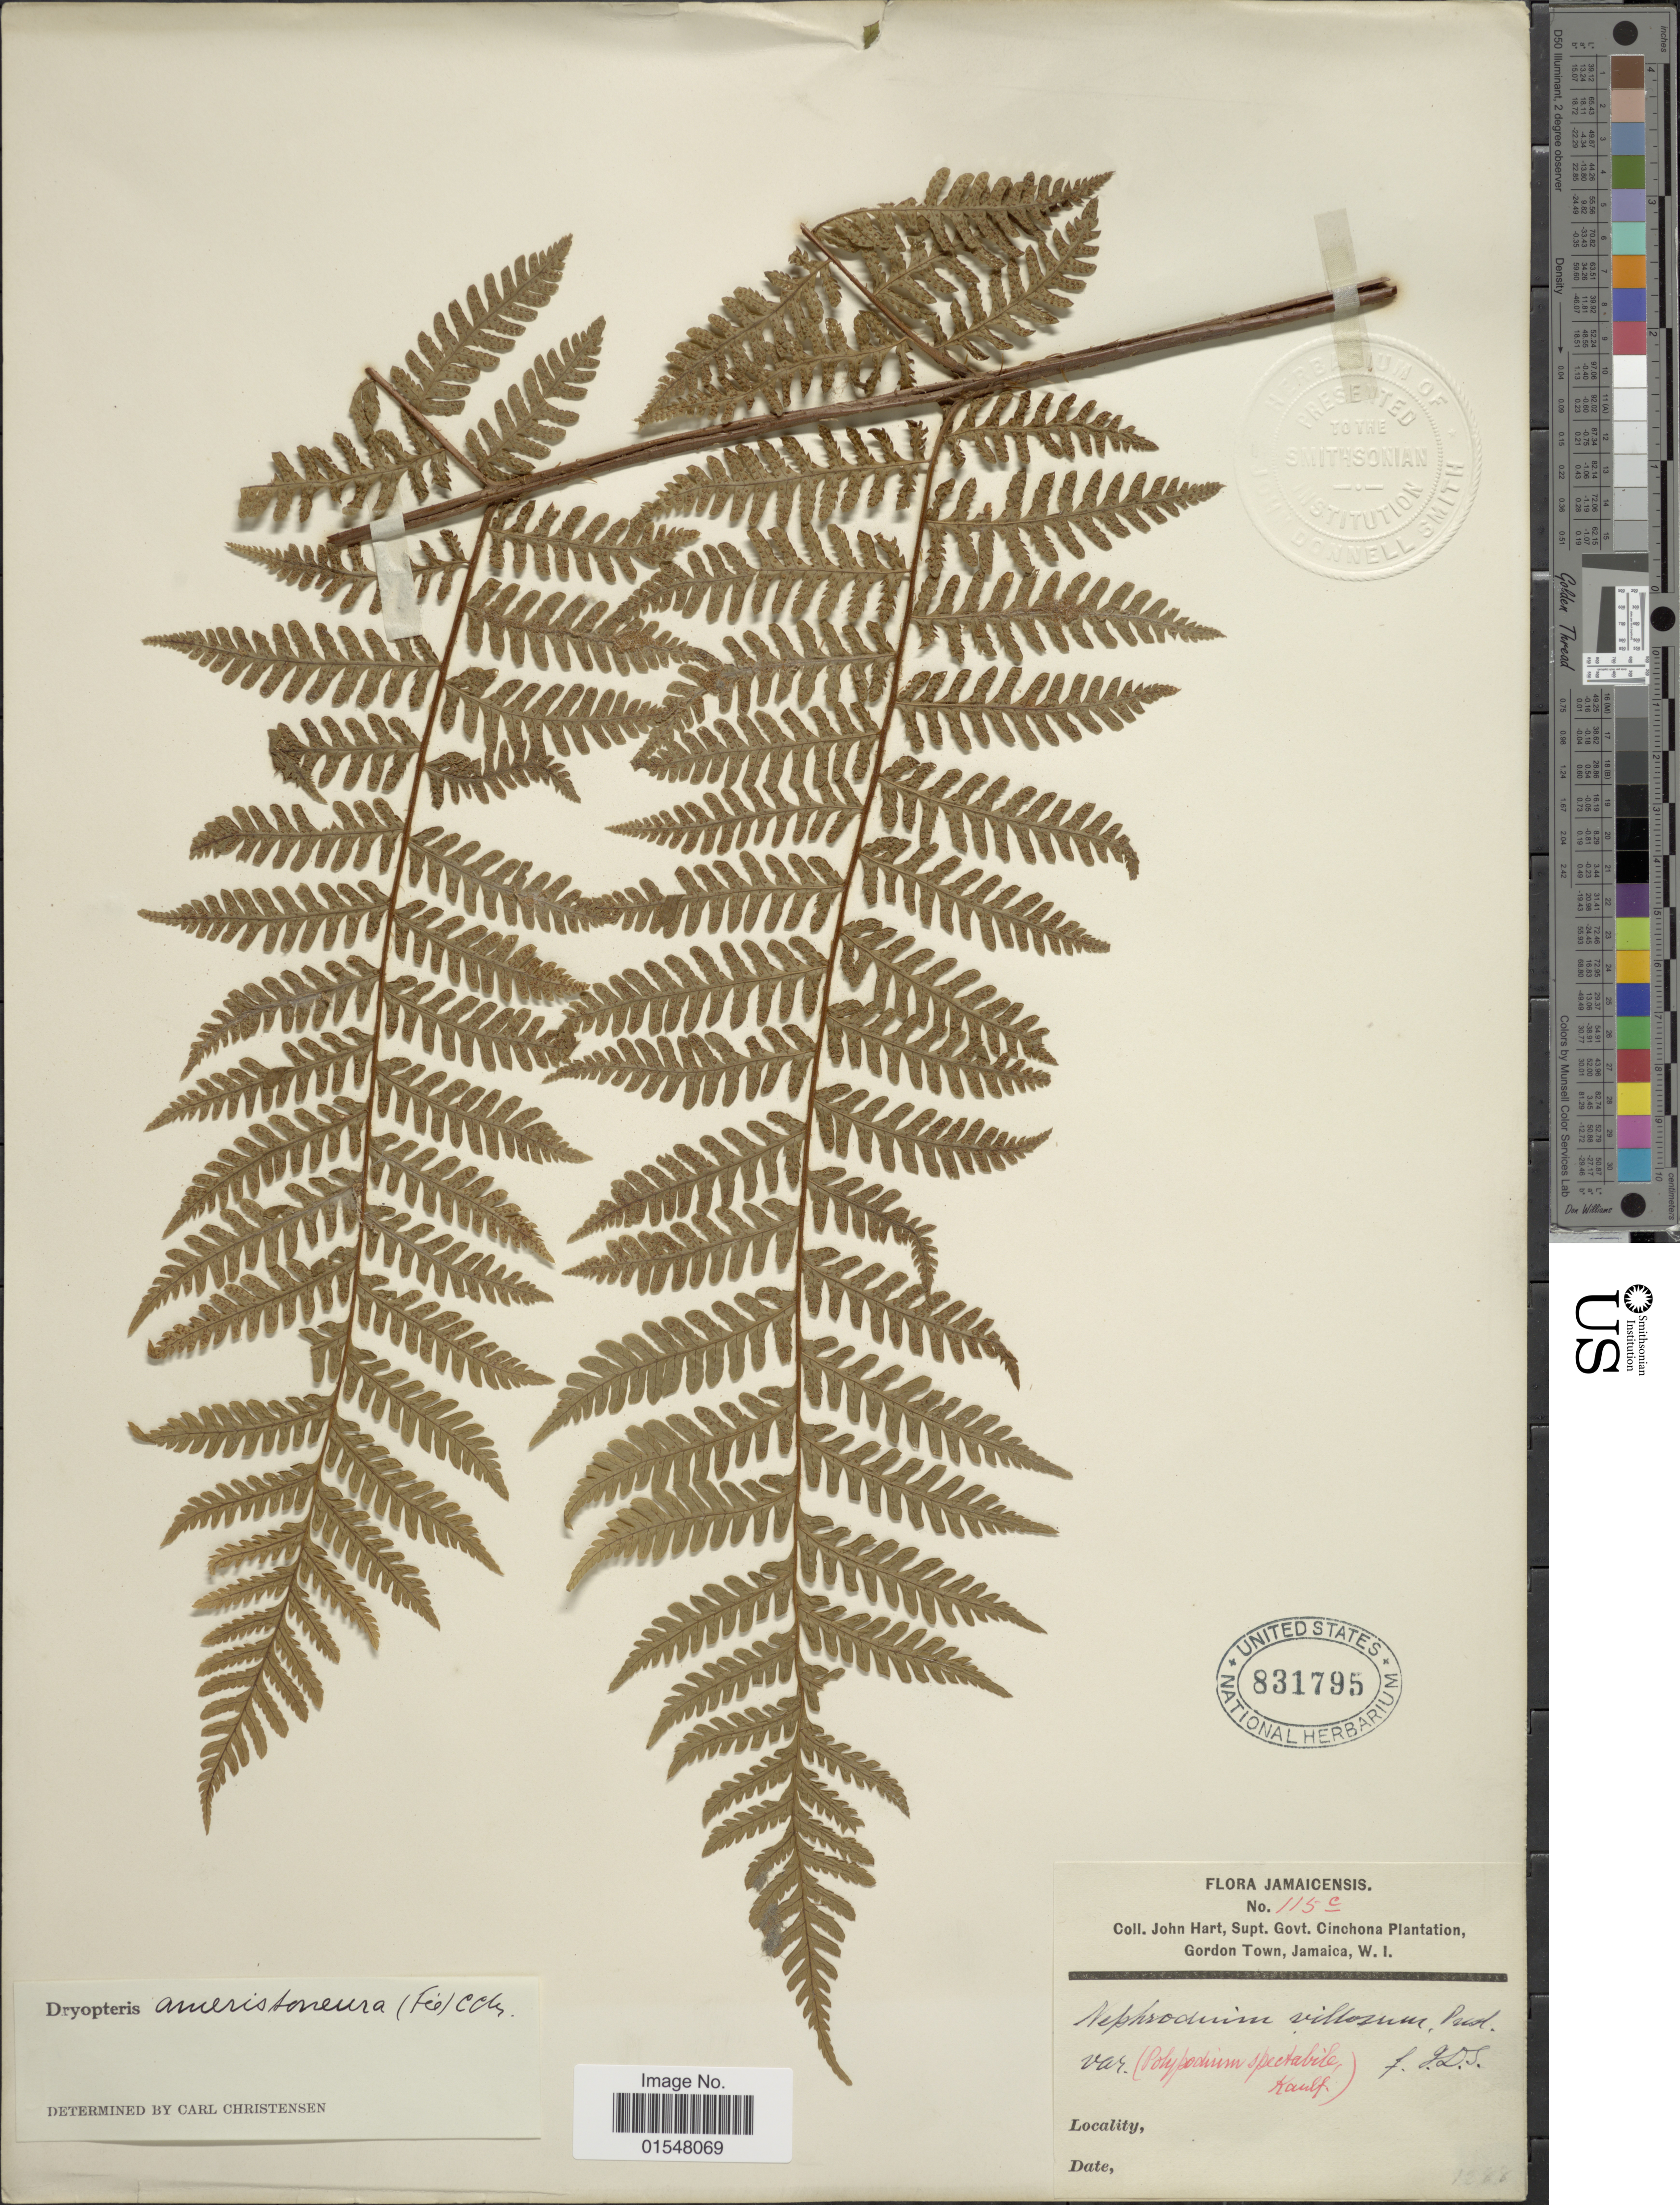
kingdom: Plantae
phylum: Tracheophyta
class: Polypodiopsida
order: Polypodiales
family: Dryopteridaceae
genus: Ctenitis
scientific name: Ctenitis grisebachii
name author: (Baker) Ching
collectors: J. H. Hart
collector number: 115 c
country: Jamaica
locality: Cinchona Plantation, Gordon Town, W. I.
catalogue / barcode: US 831795